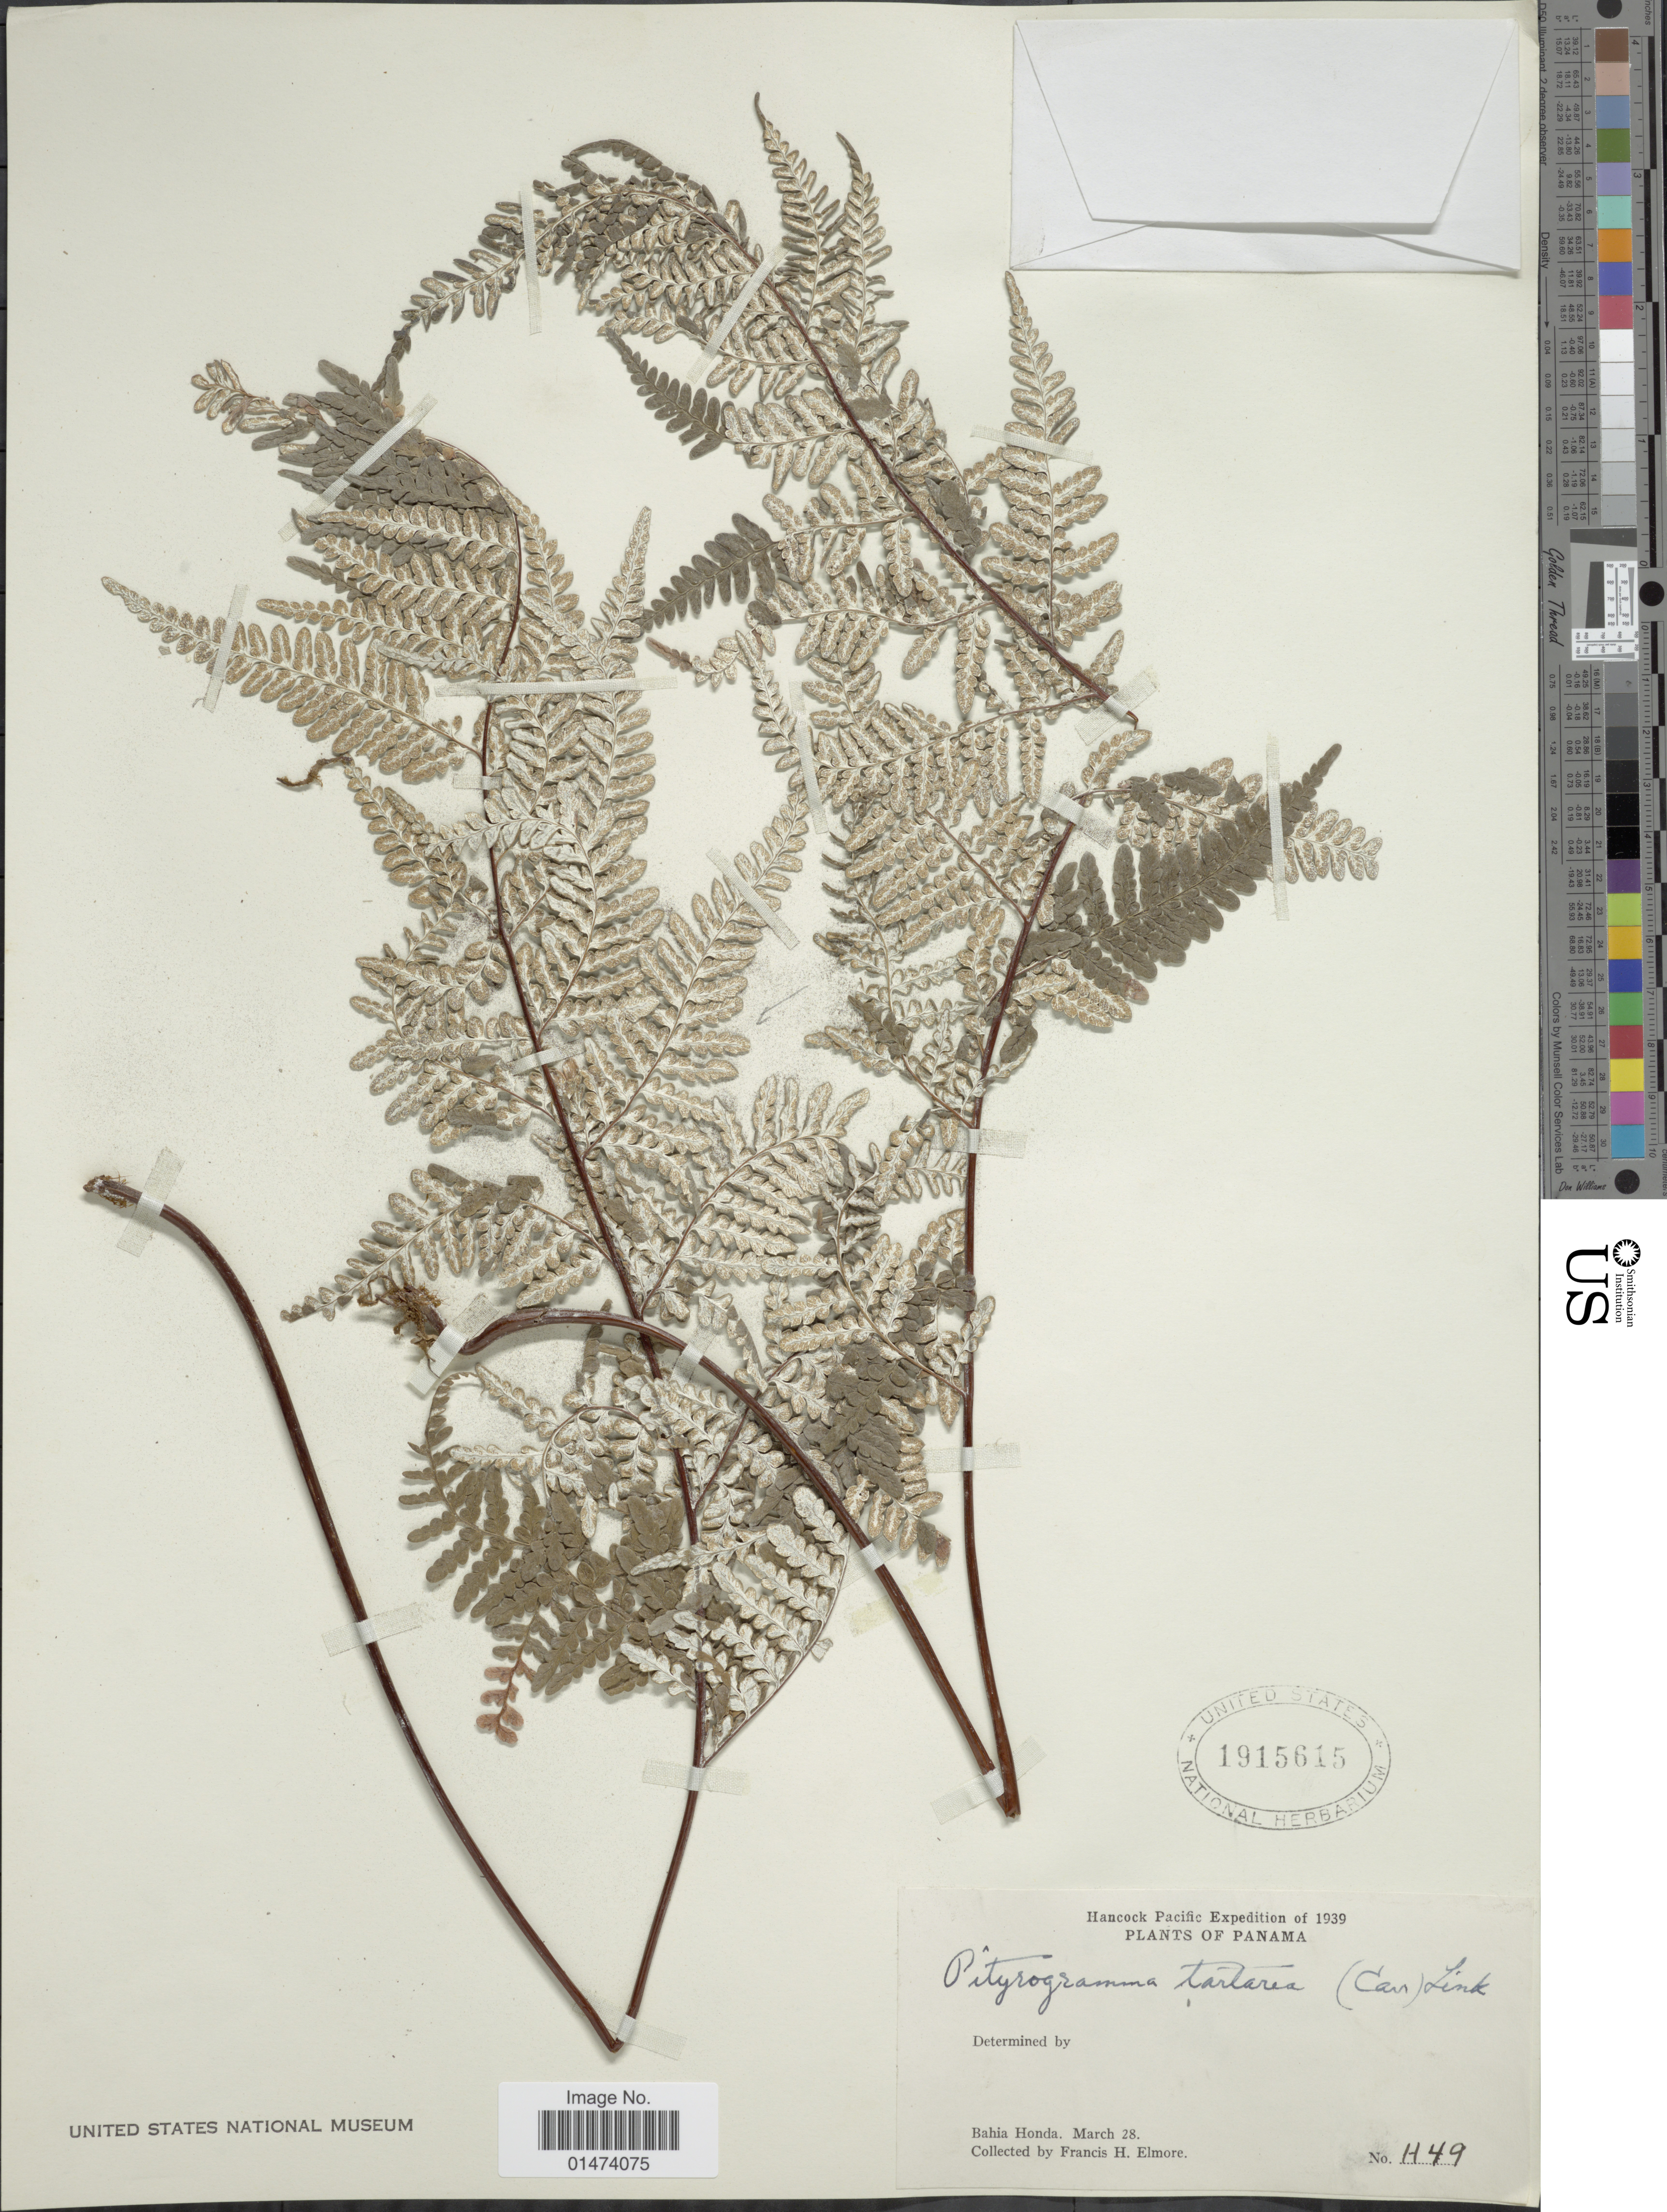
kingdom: Plantae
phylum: Tracheophyta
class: Polypodiopsida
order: Polypodiales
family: Pteridaceae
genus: Pityrogramma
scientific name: Pityrogramma dealbata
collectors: F. H. Elmore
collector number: H-49*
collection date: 1939-03-28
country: Panama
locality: Plants of Panama, Bahia Honda,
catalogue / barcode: US 1915615